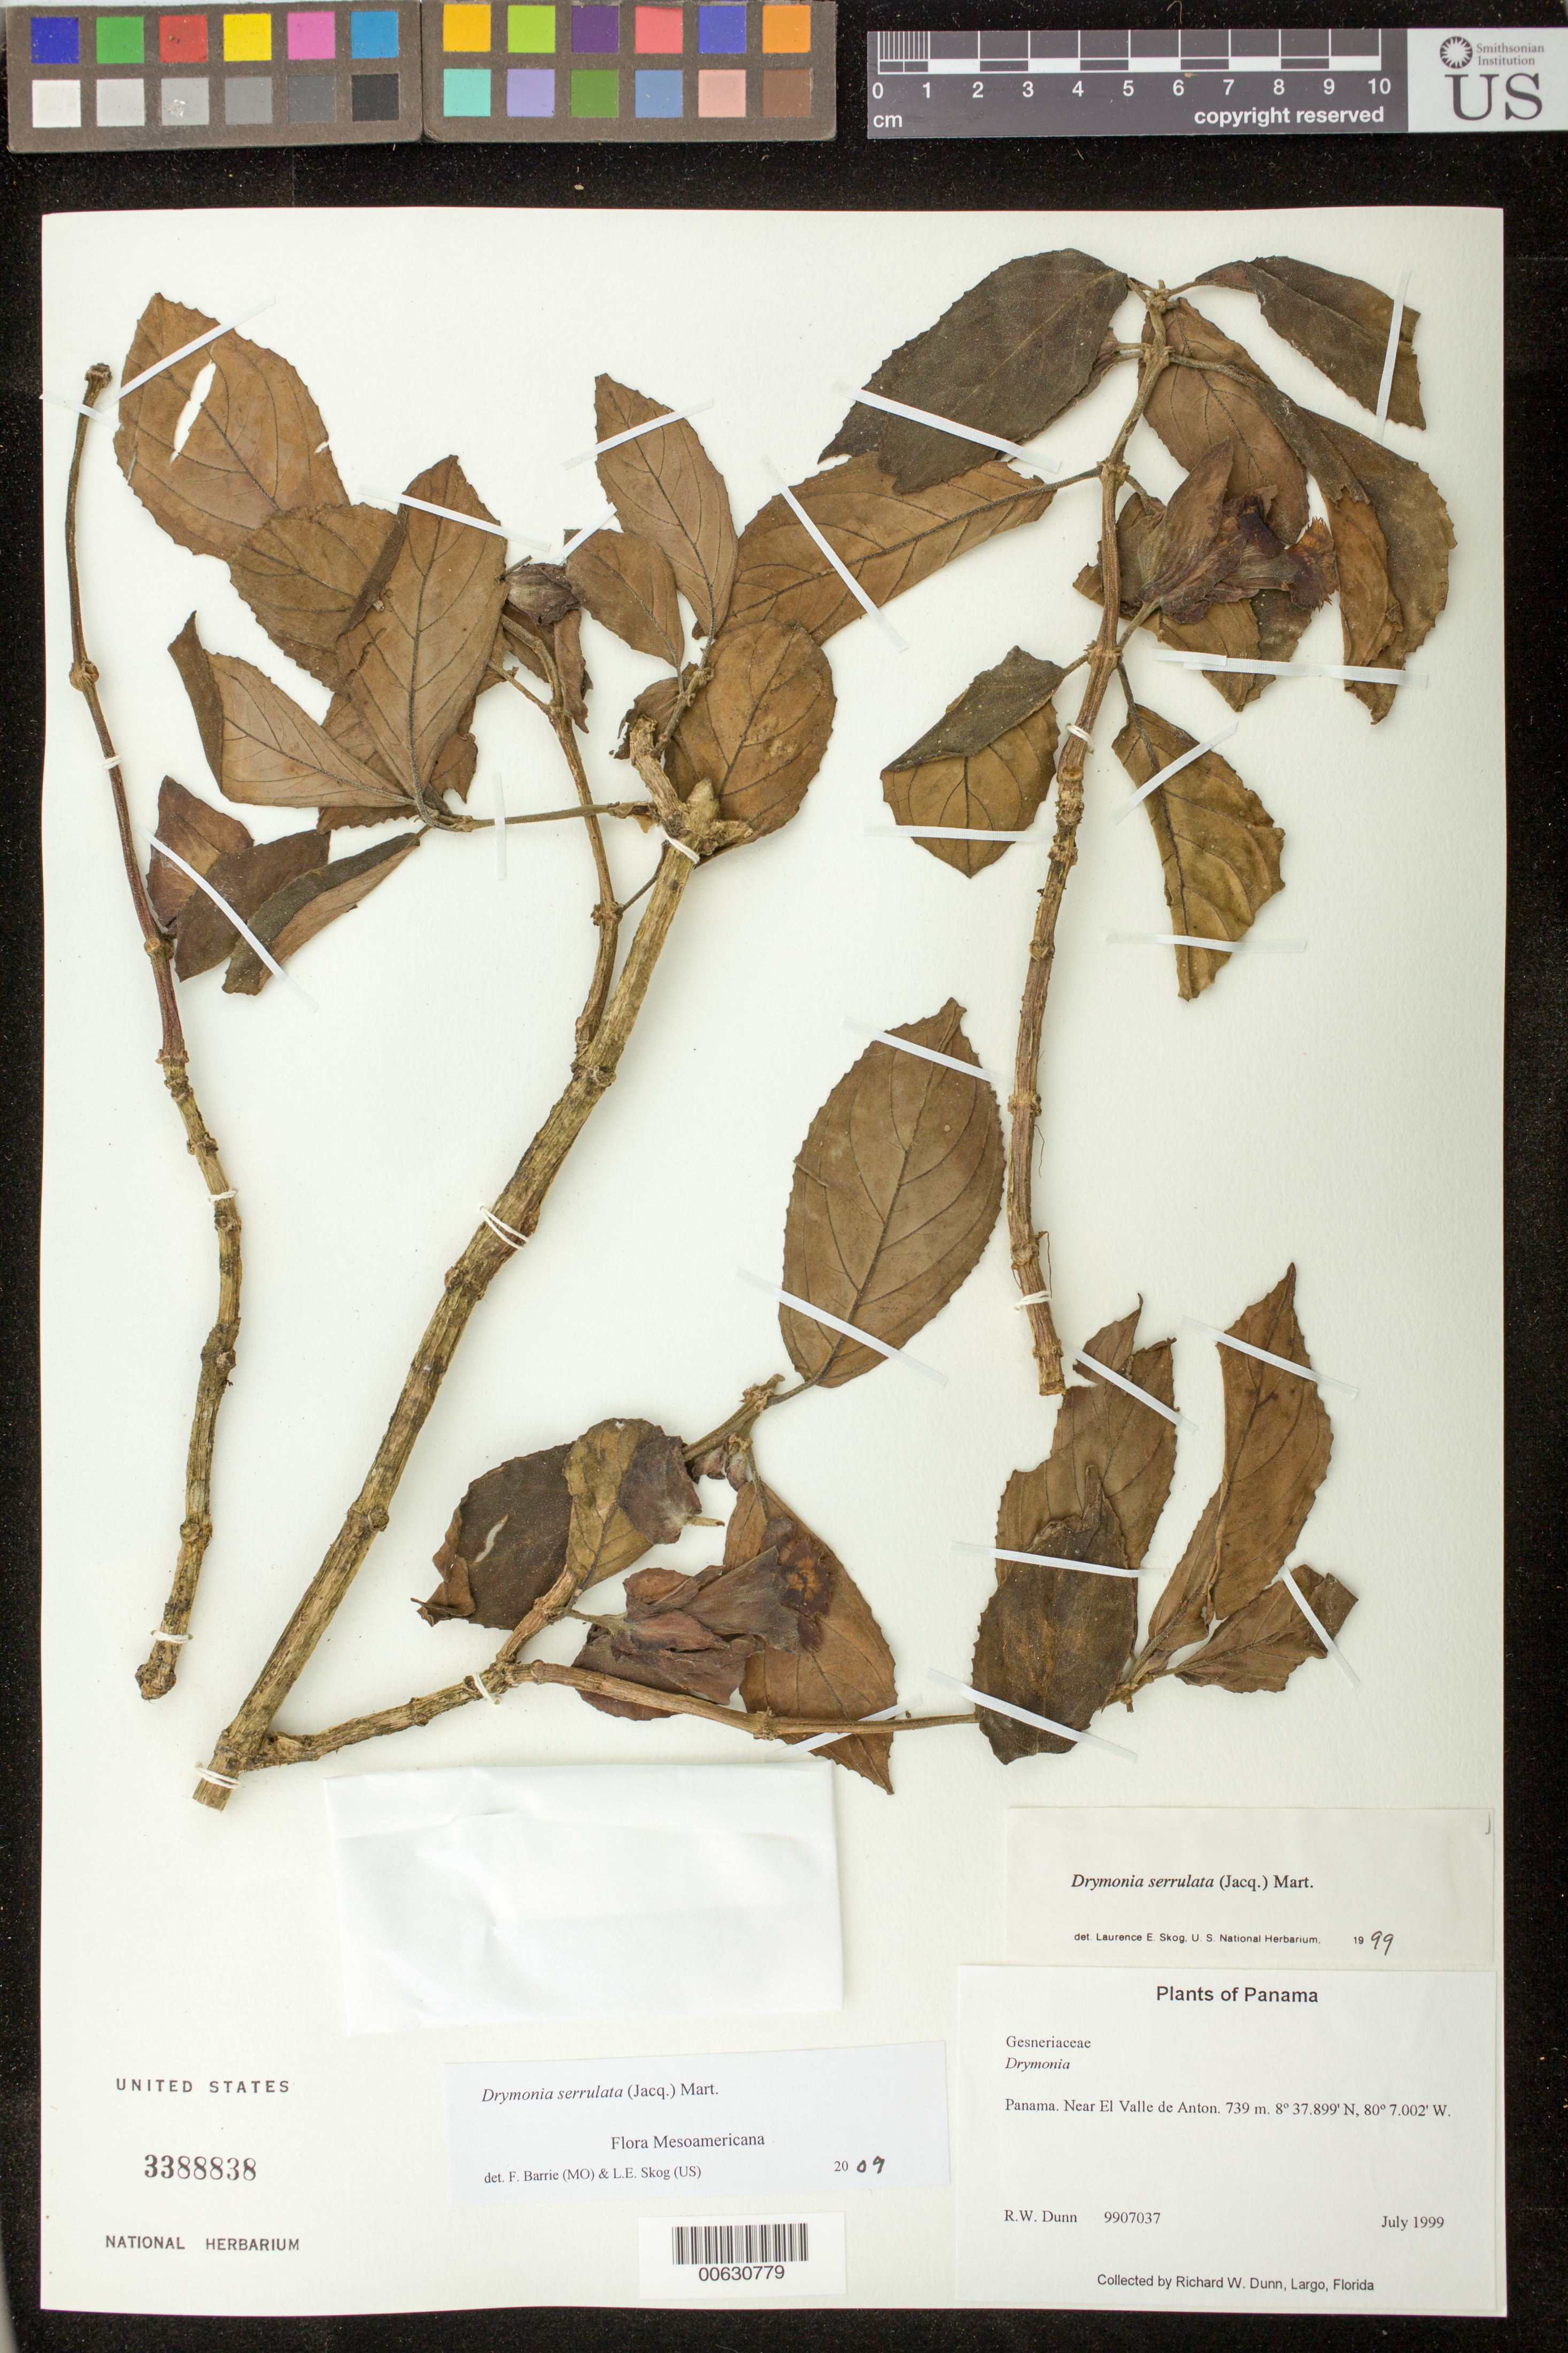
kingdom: Plantae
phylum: Tracheophyta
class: Magnoliopsida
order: Lamiales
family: Gesneriaceae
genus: Drymonia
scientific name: Drymonia serrulata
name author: (Jacq.) Mart.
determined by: Skog, Laurence E.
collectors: R. Dunn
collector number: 9907037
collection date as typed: Jul 1999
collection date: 1999-07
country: Panama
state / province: Coclé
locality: Near El Valle de Anton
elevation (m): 739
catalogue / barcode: US 3388838